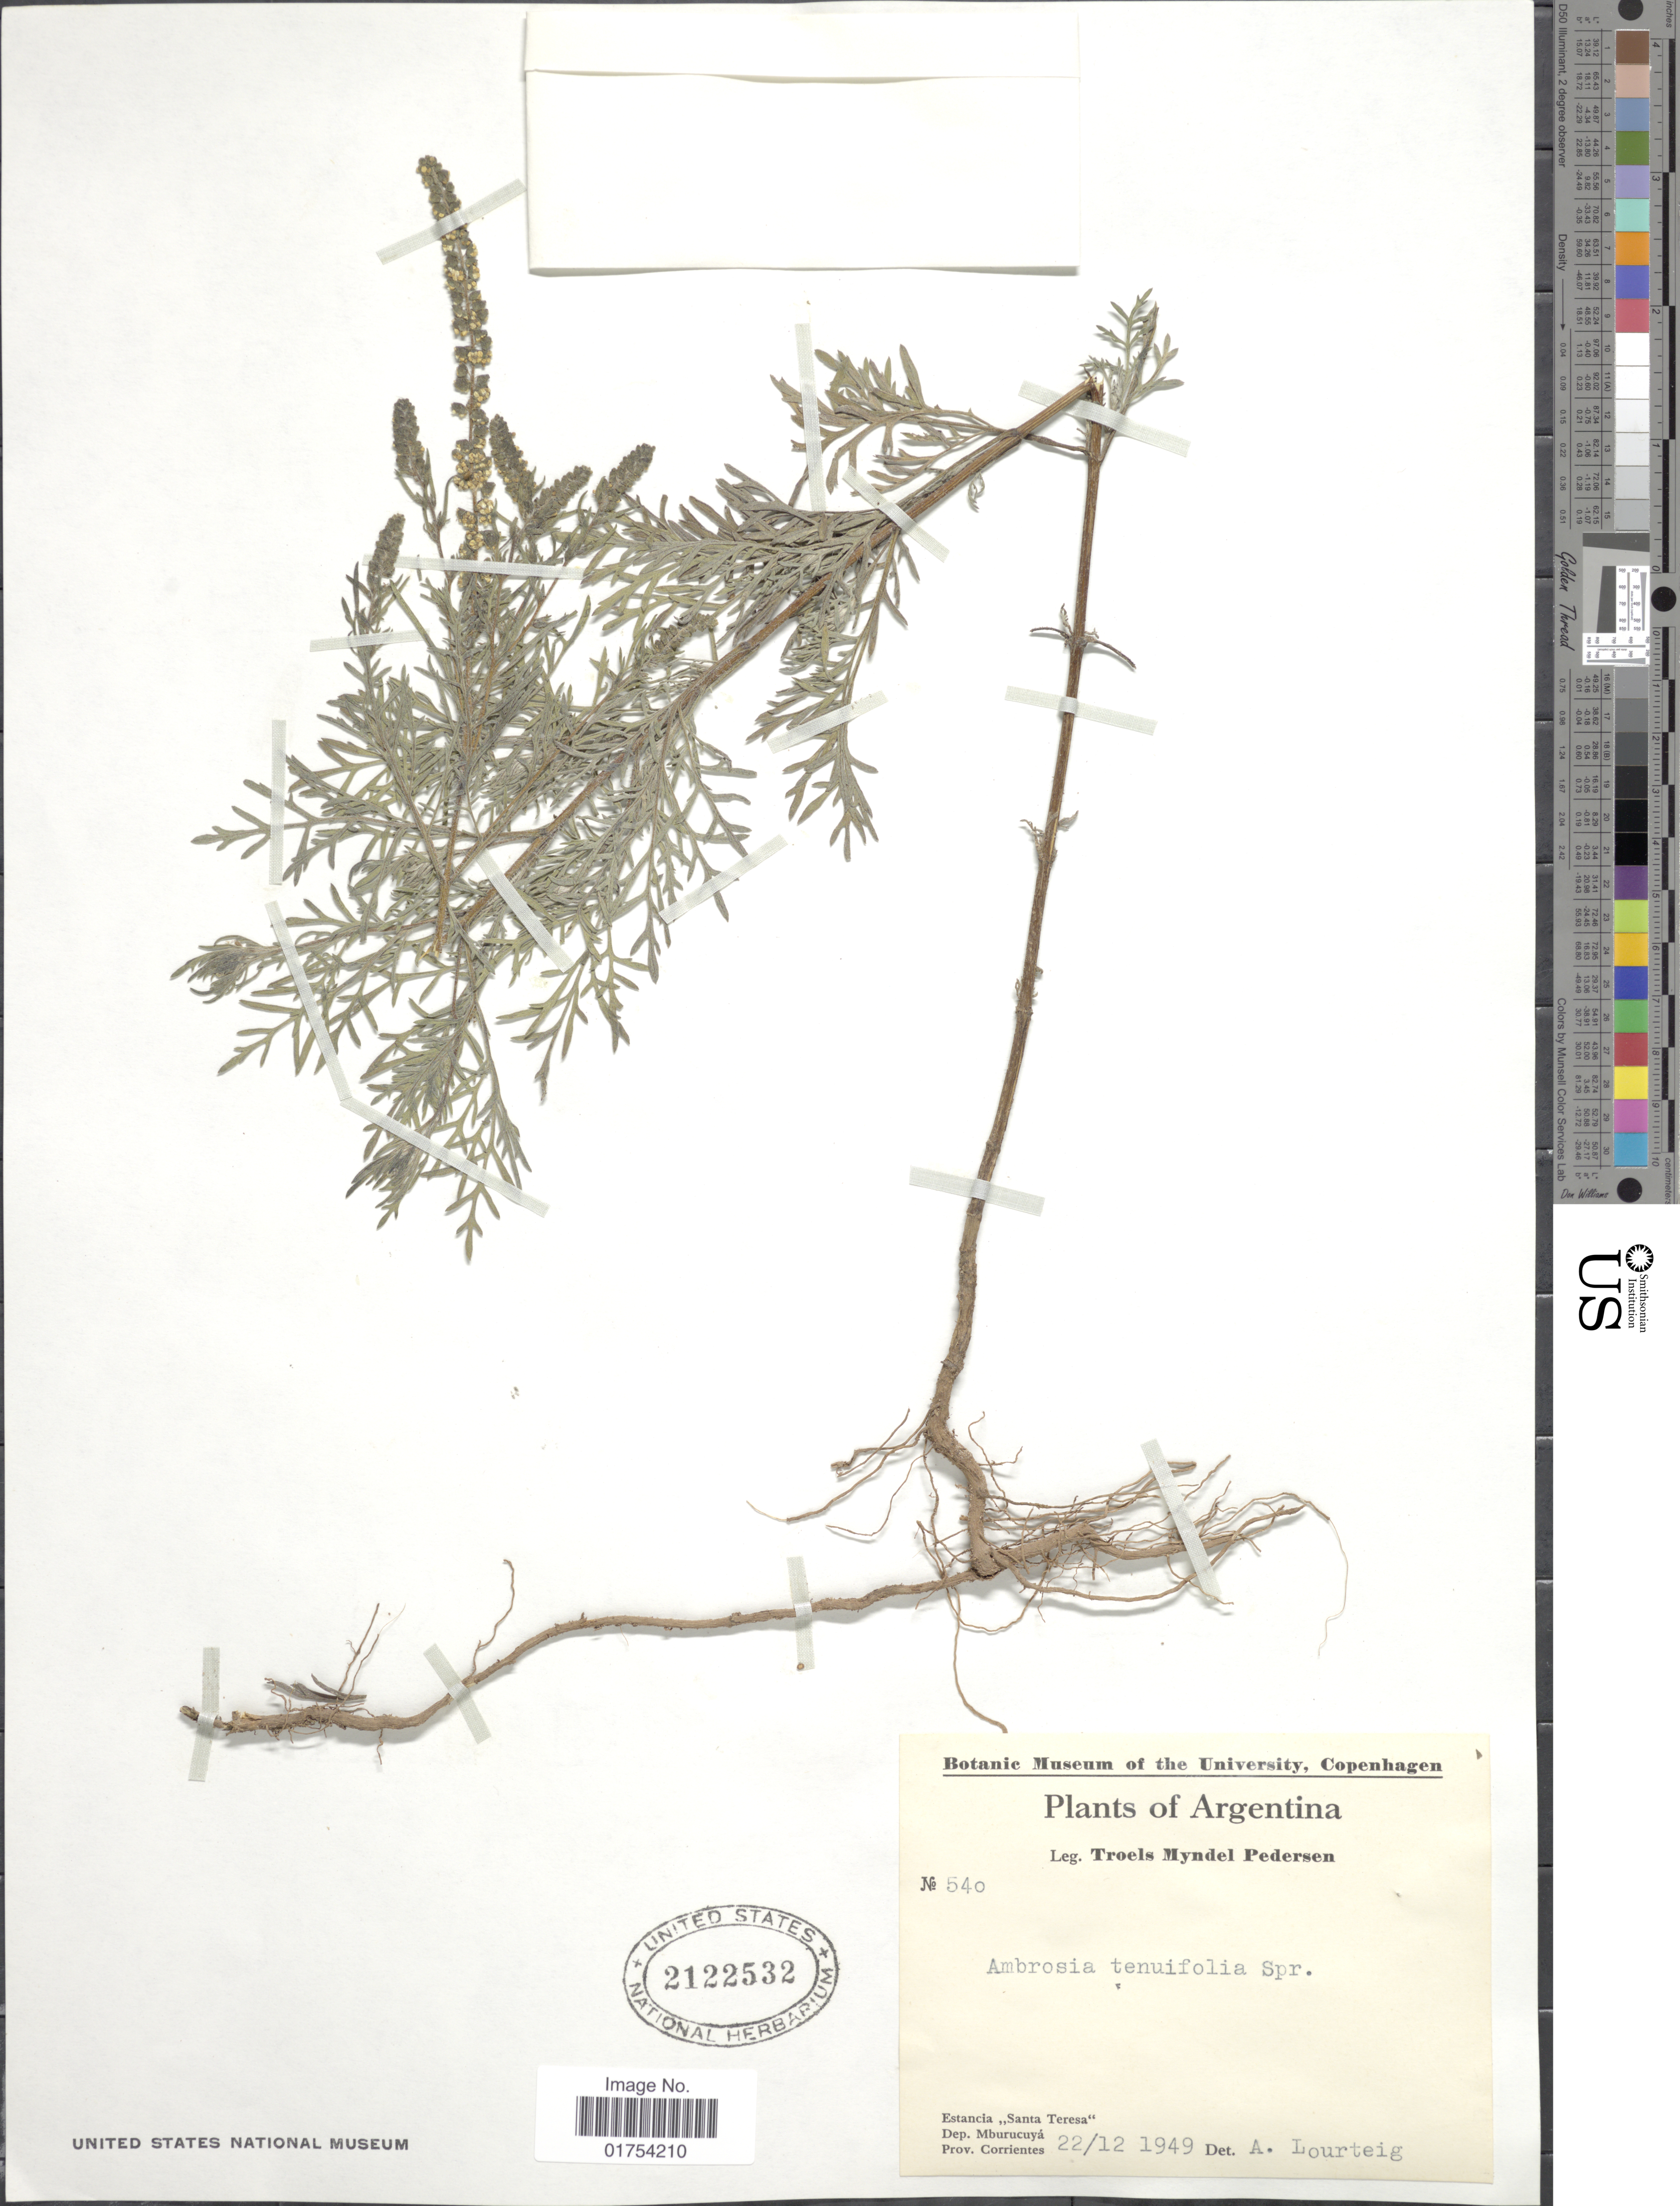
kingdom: Plantae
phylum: Tracheophyta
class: Magnoliopsida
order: Asterales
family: Asteraceae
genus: Ambrosia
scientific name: Ambrosia tenuifolia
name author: Spreng.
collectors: T. Pederson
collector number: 540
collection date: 1949-12-22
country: Argentina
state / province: Corrientes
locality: Estancia "Santa Teresa", Dep. Mburucuya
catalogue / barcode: US 2122532